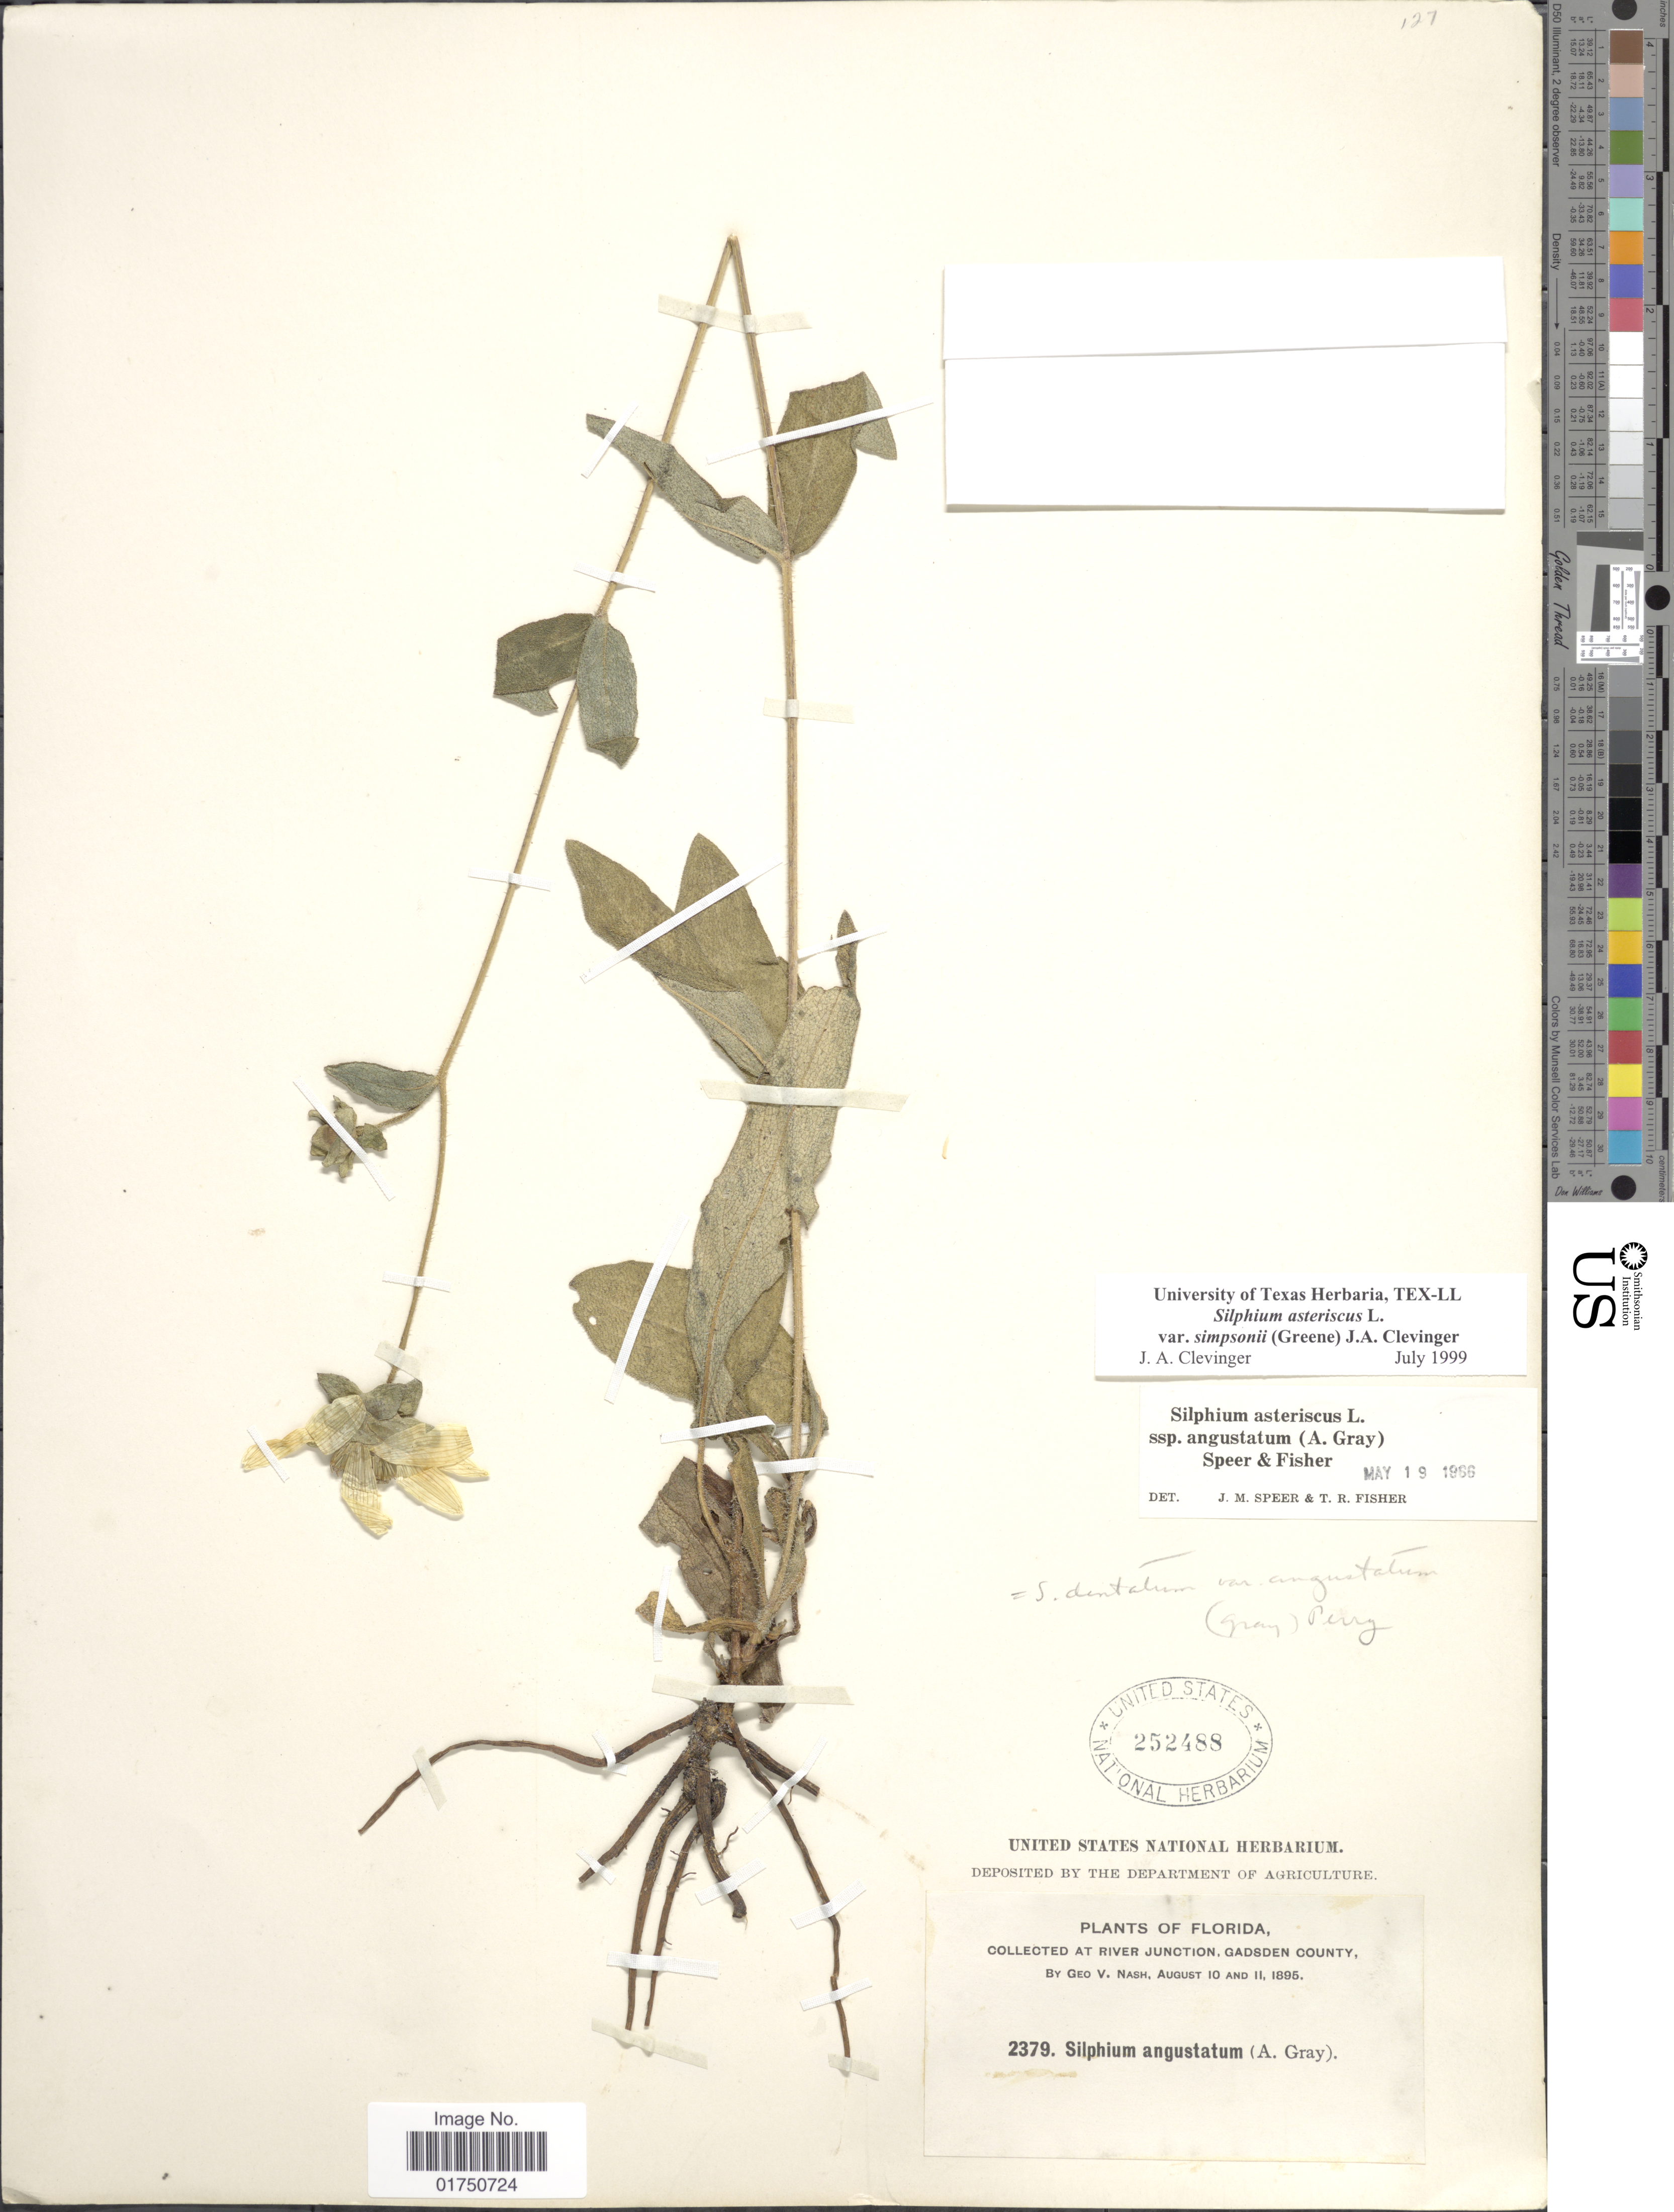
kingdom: Plantae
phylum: Tracheophyta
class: Magnoliopsida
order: Asterales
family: Asteraceae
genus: Silphium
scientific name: Silphium asteriscus var. simpsonii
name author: (Greene) Clevinger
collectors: G. V. Nash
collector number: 2379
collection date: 1895-08-10/1895-08-11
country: United States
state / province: Florida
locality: Collected at River Junction, Gadsden County.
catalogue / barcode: US 252488